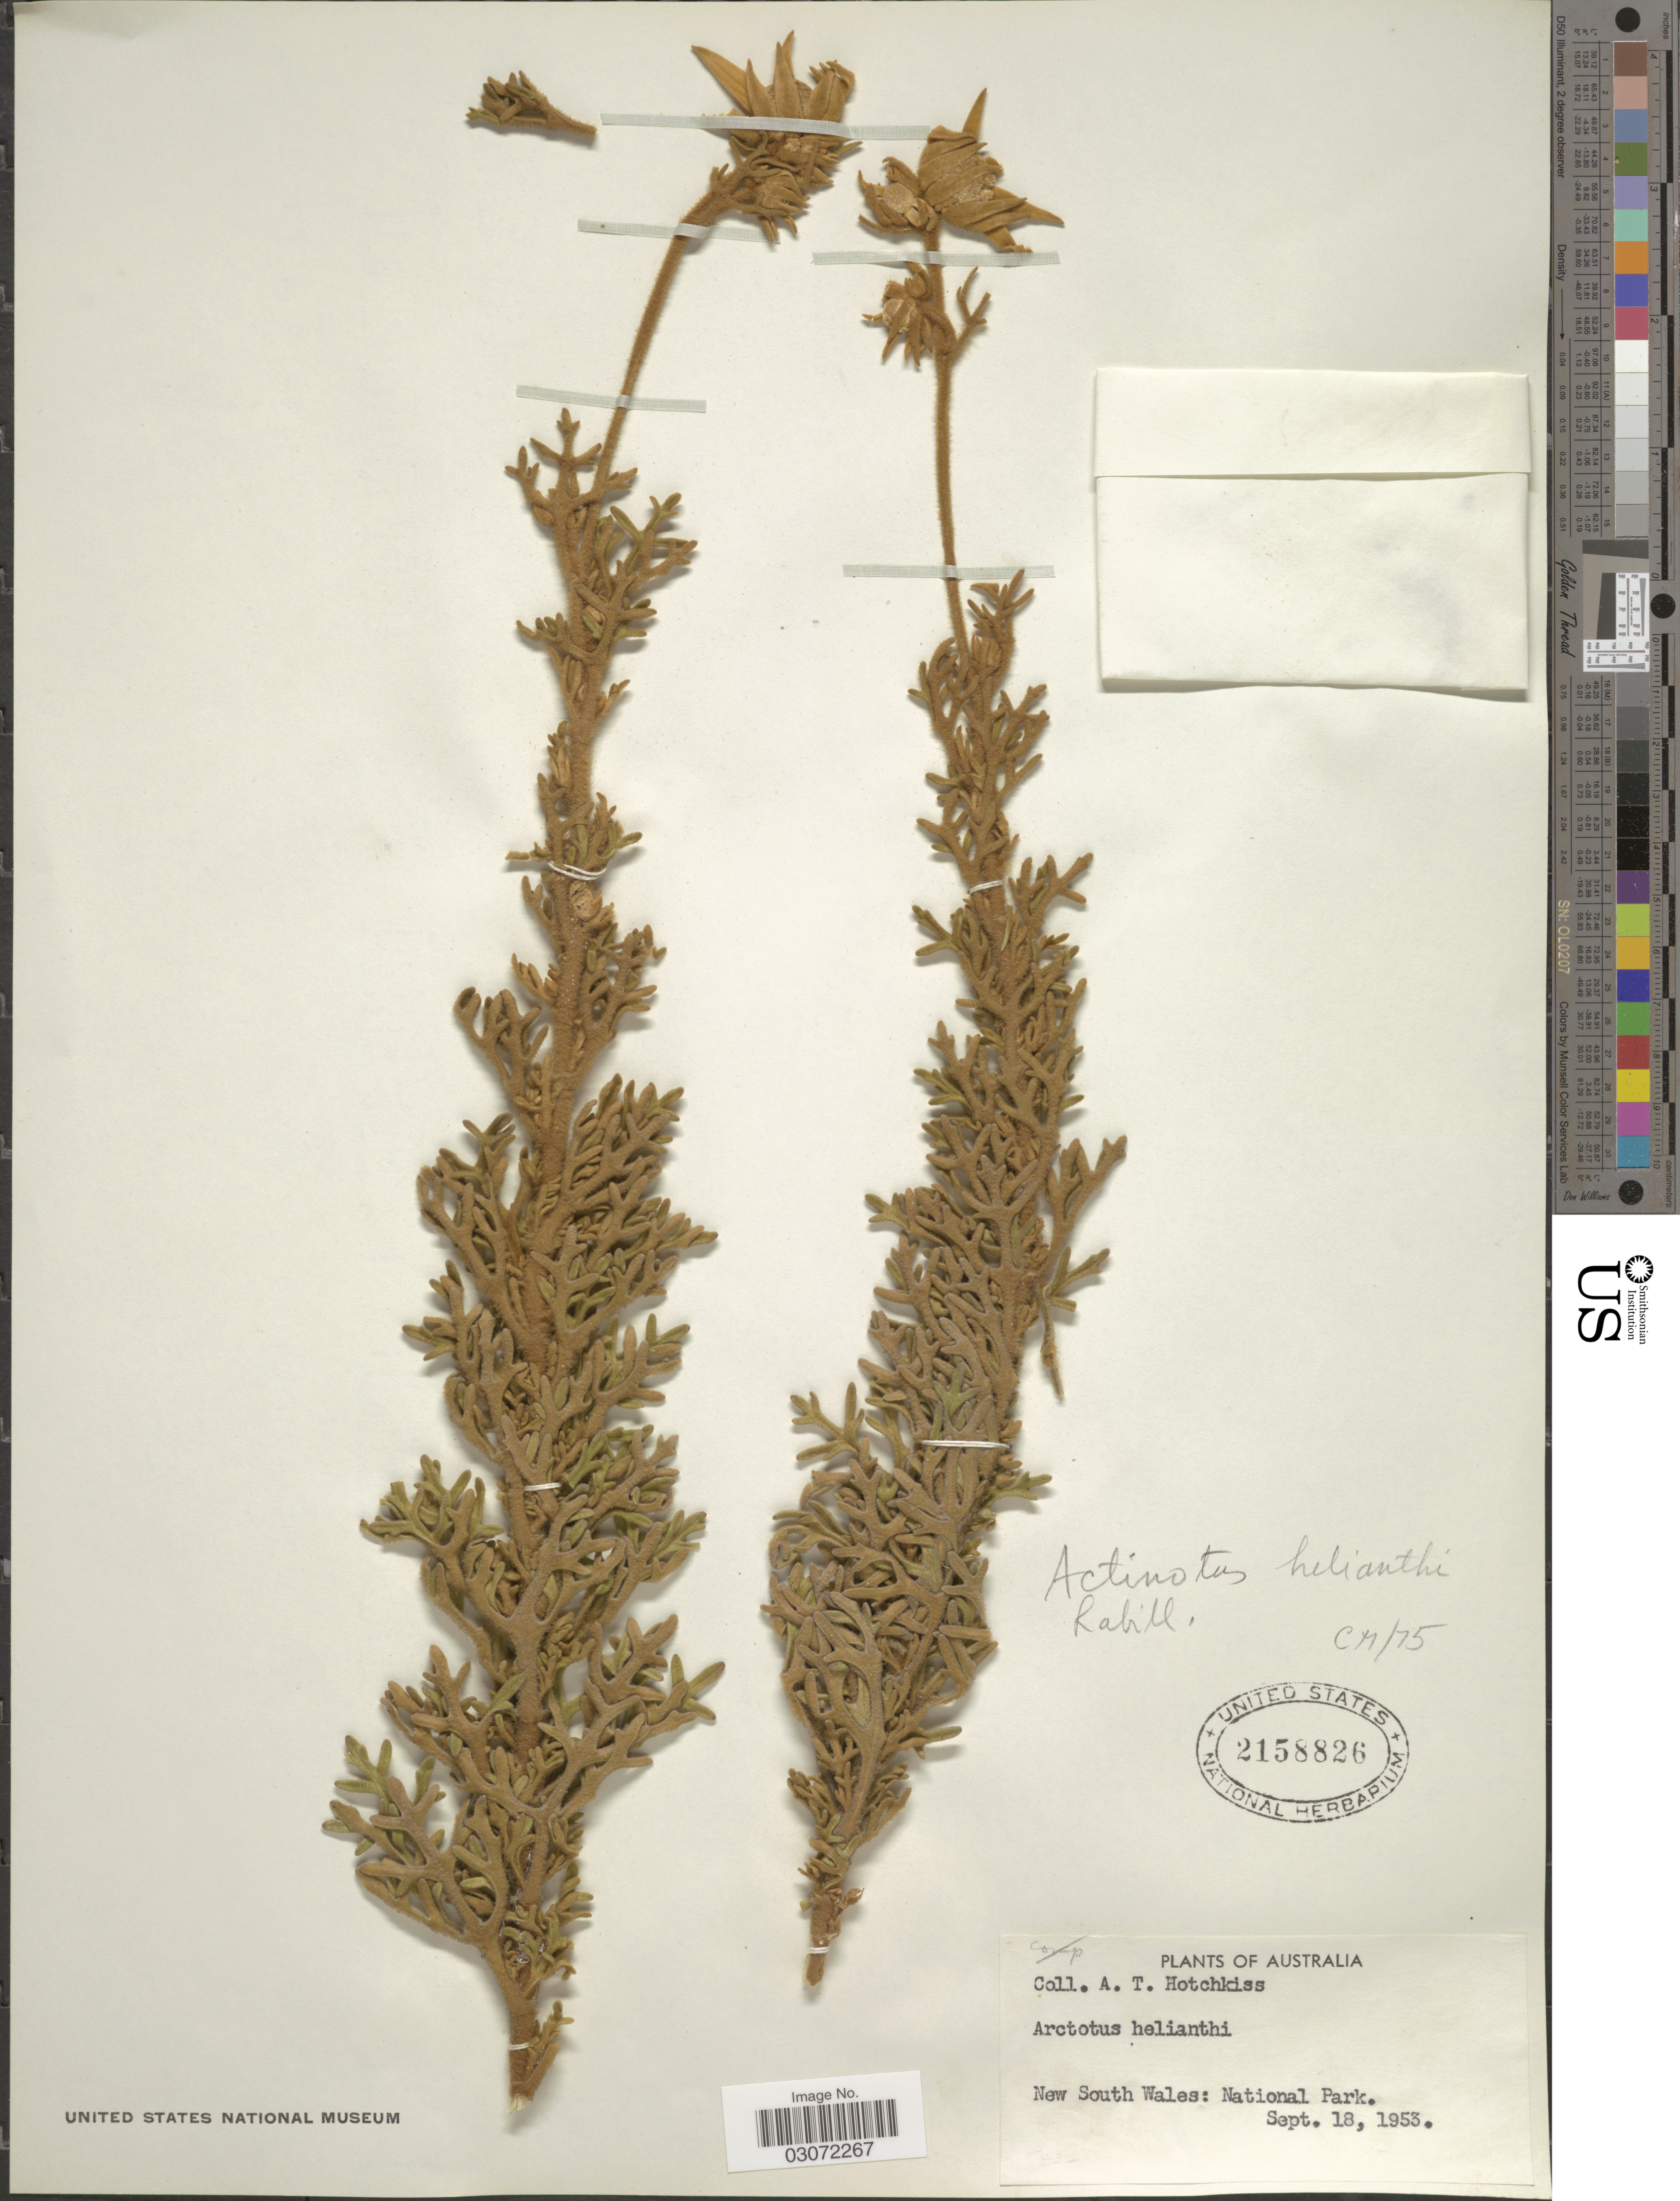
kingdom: Plantae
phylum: Tracheophyta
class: Magnoliopsida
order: Apiales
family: Apiaceae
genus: Actinotus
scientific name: Actinotus helianthi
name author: Labill.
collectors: A. Hotchkiss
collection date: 1953-09-18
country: Australia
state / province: New South Wales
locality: National Park.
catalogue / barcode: US 2158826